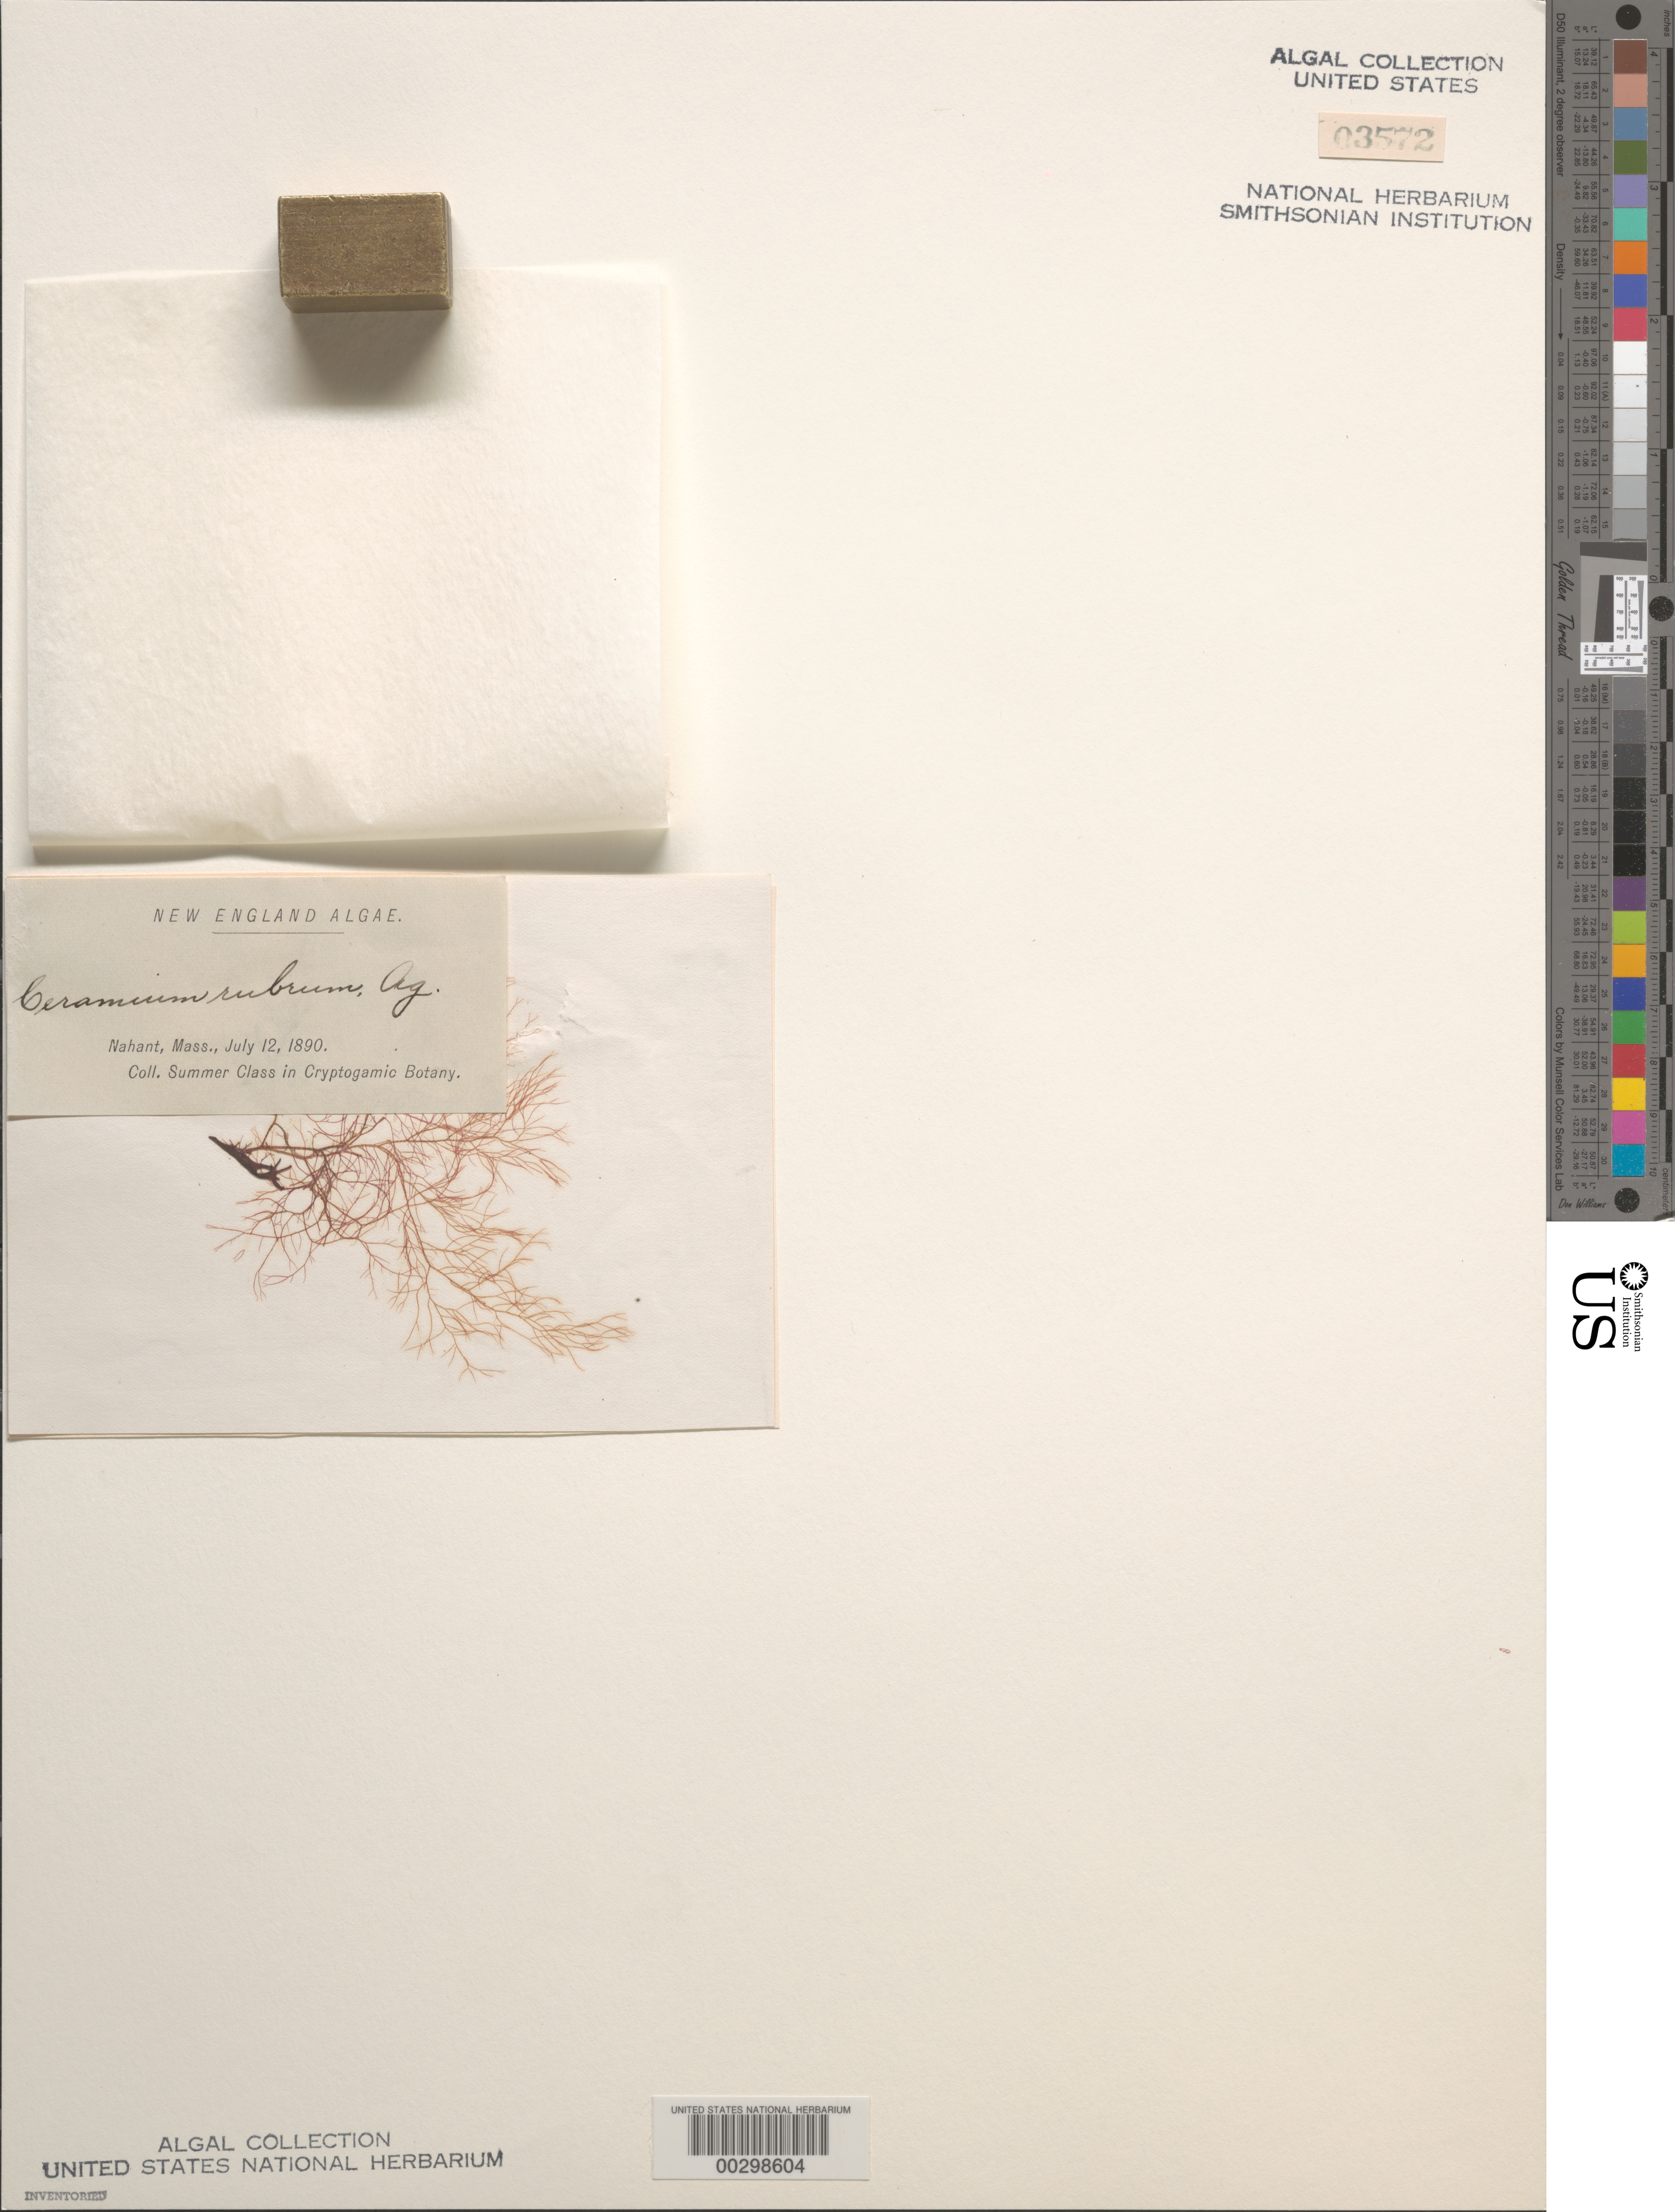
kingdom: Plantae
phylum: Rhodophyta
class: Florideophyceae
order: Ceramiales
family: Ceramiaceae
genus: Ceramium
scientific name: Ceramium rubrum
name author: C. Agardh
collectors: Cryptogamic Botany Summer Clas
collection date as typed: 12 Jul 1889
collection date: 1889-07-12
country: United States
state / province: Massachusetts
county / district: Essex County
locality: Nahant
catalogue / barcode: US 3572